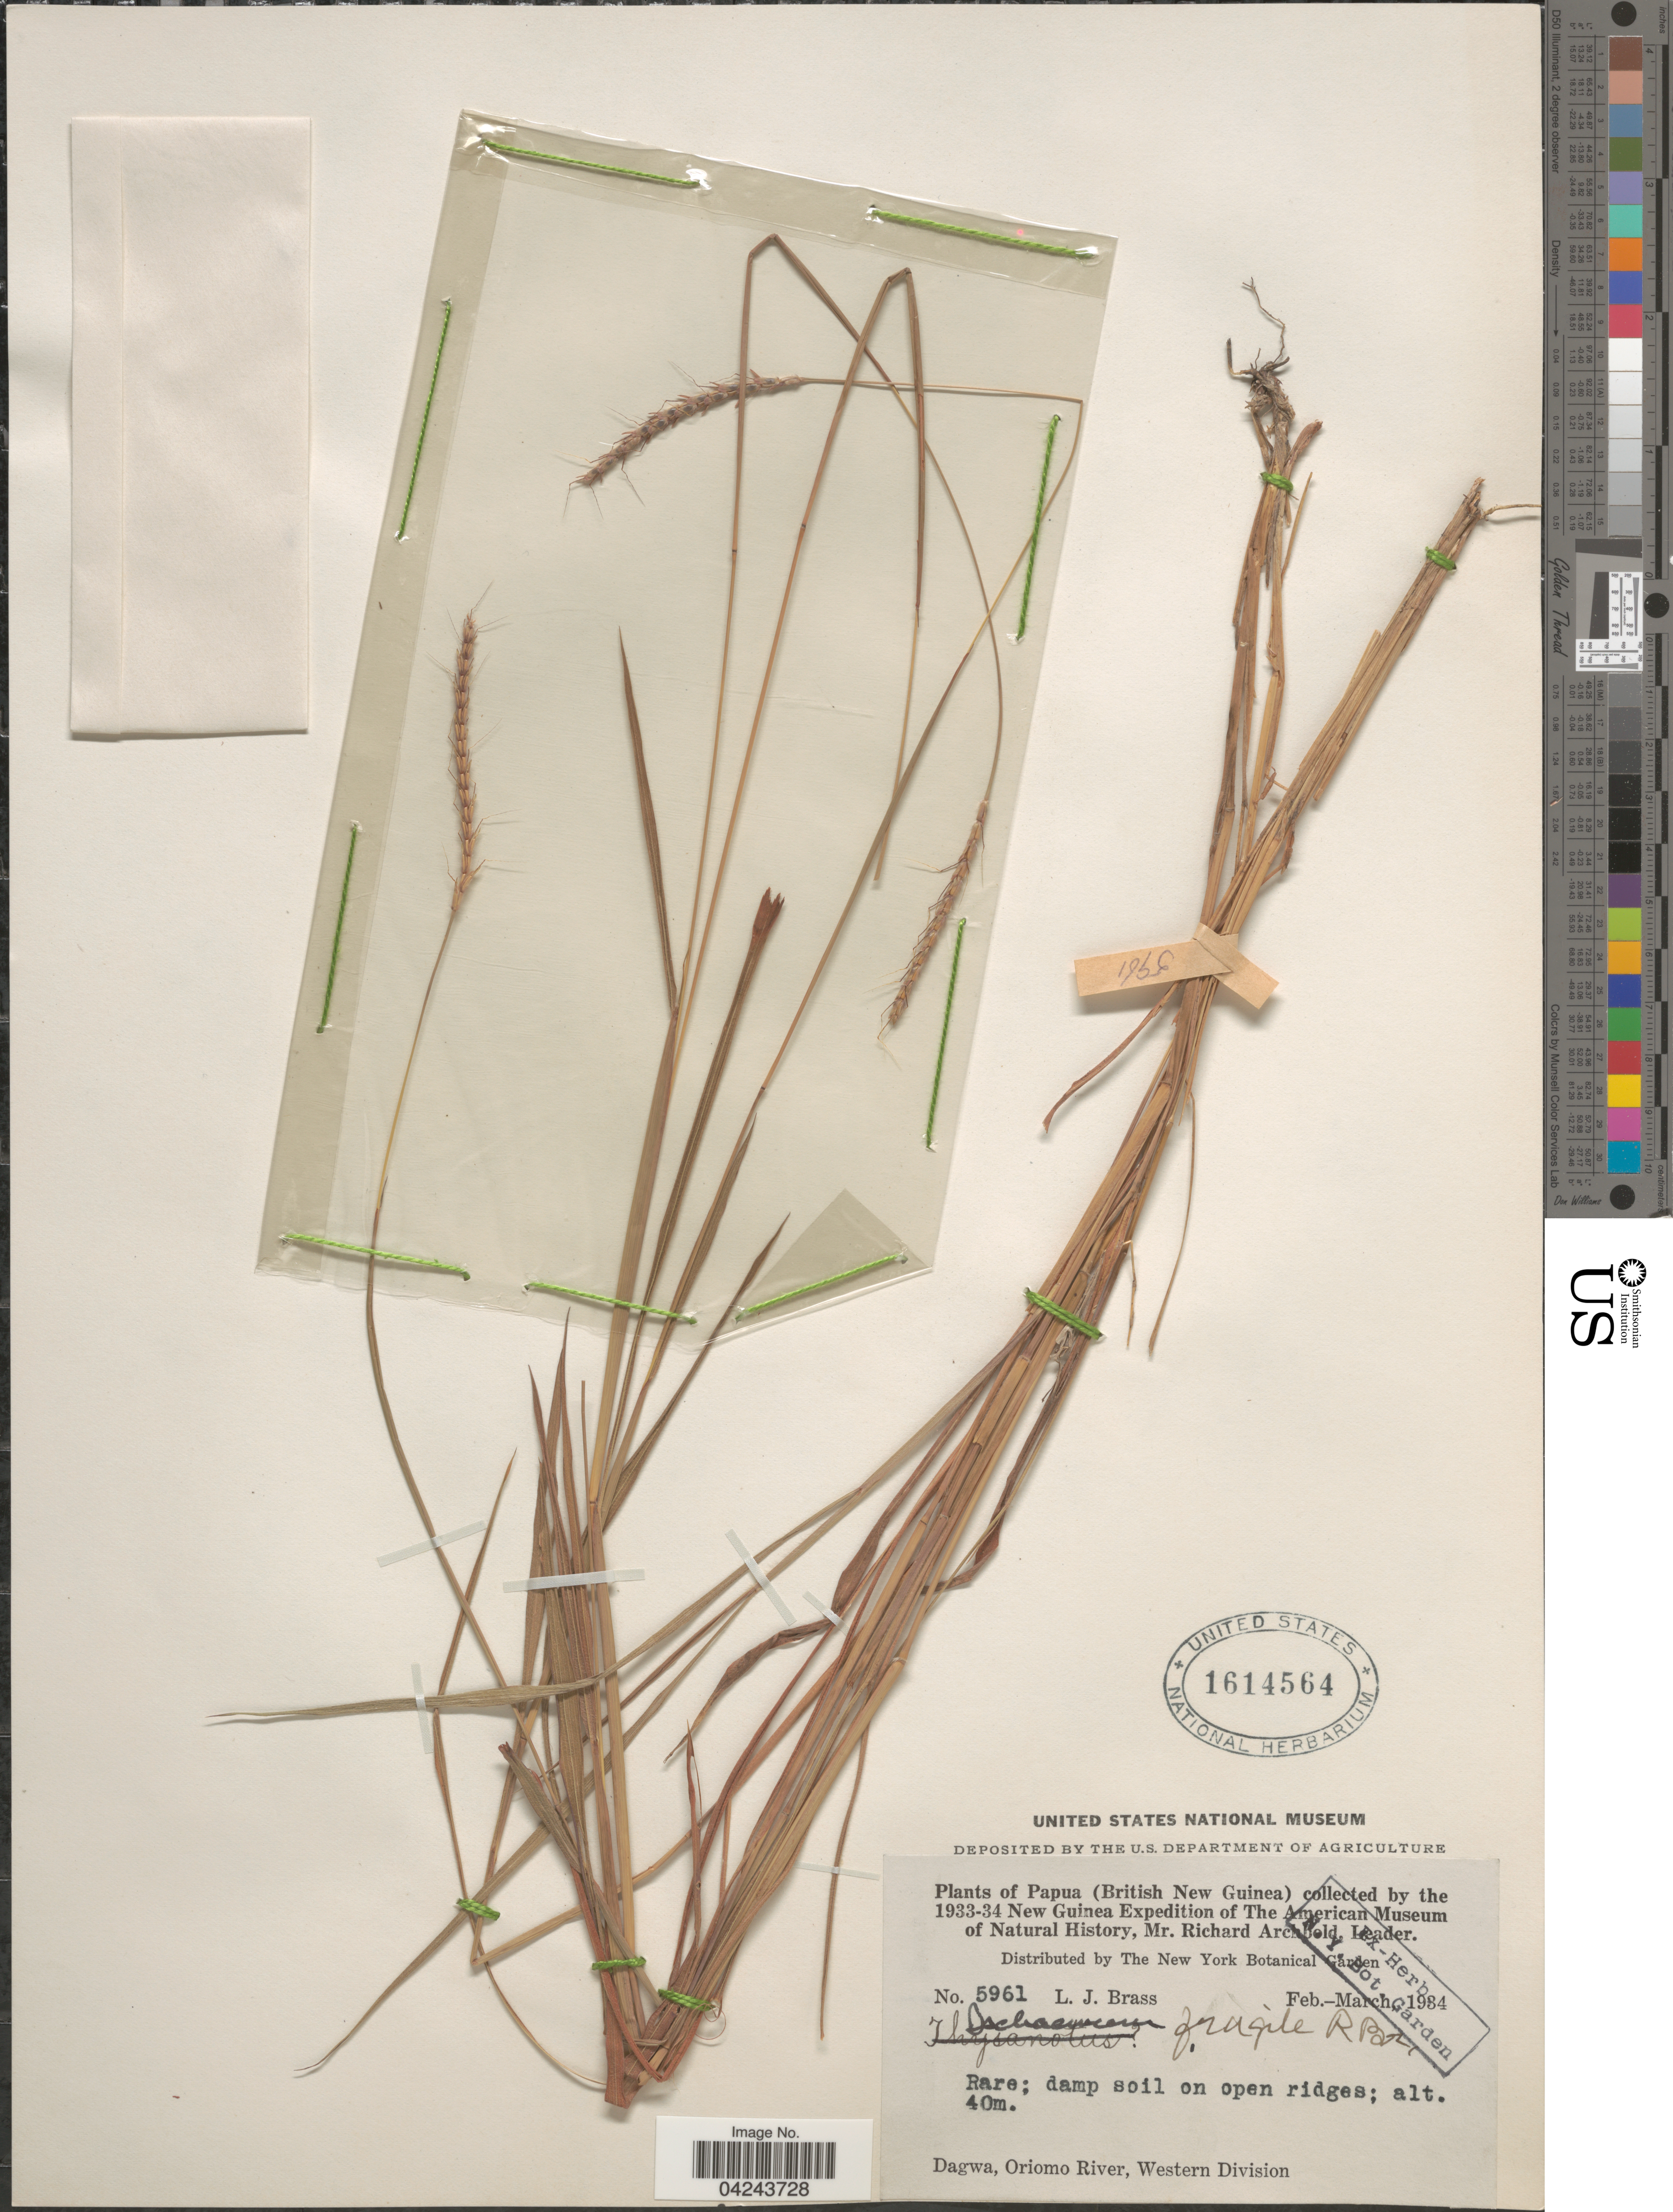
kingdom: Plantae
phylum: Tracheophyta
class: Liliopsida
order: Poales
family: Poaceae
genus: Ischaemum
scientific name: Ischaemum fragile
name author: R. Br.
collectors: L. J. Brass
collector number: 5961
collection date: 1934-02/1934-03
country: Papua New Guinea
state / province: Manus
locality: (British New Guinea). 1933-34 New Guinea Expedition of The American Museum of Natural History. Dagwa, Oriomo River, Western Division.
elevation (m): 40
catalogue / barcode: US 1614564